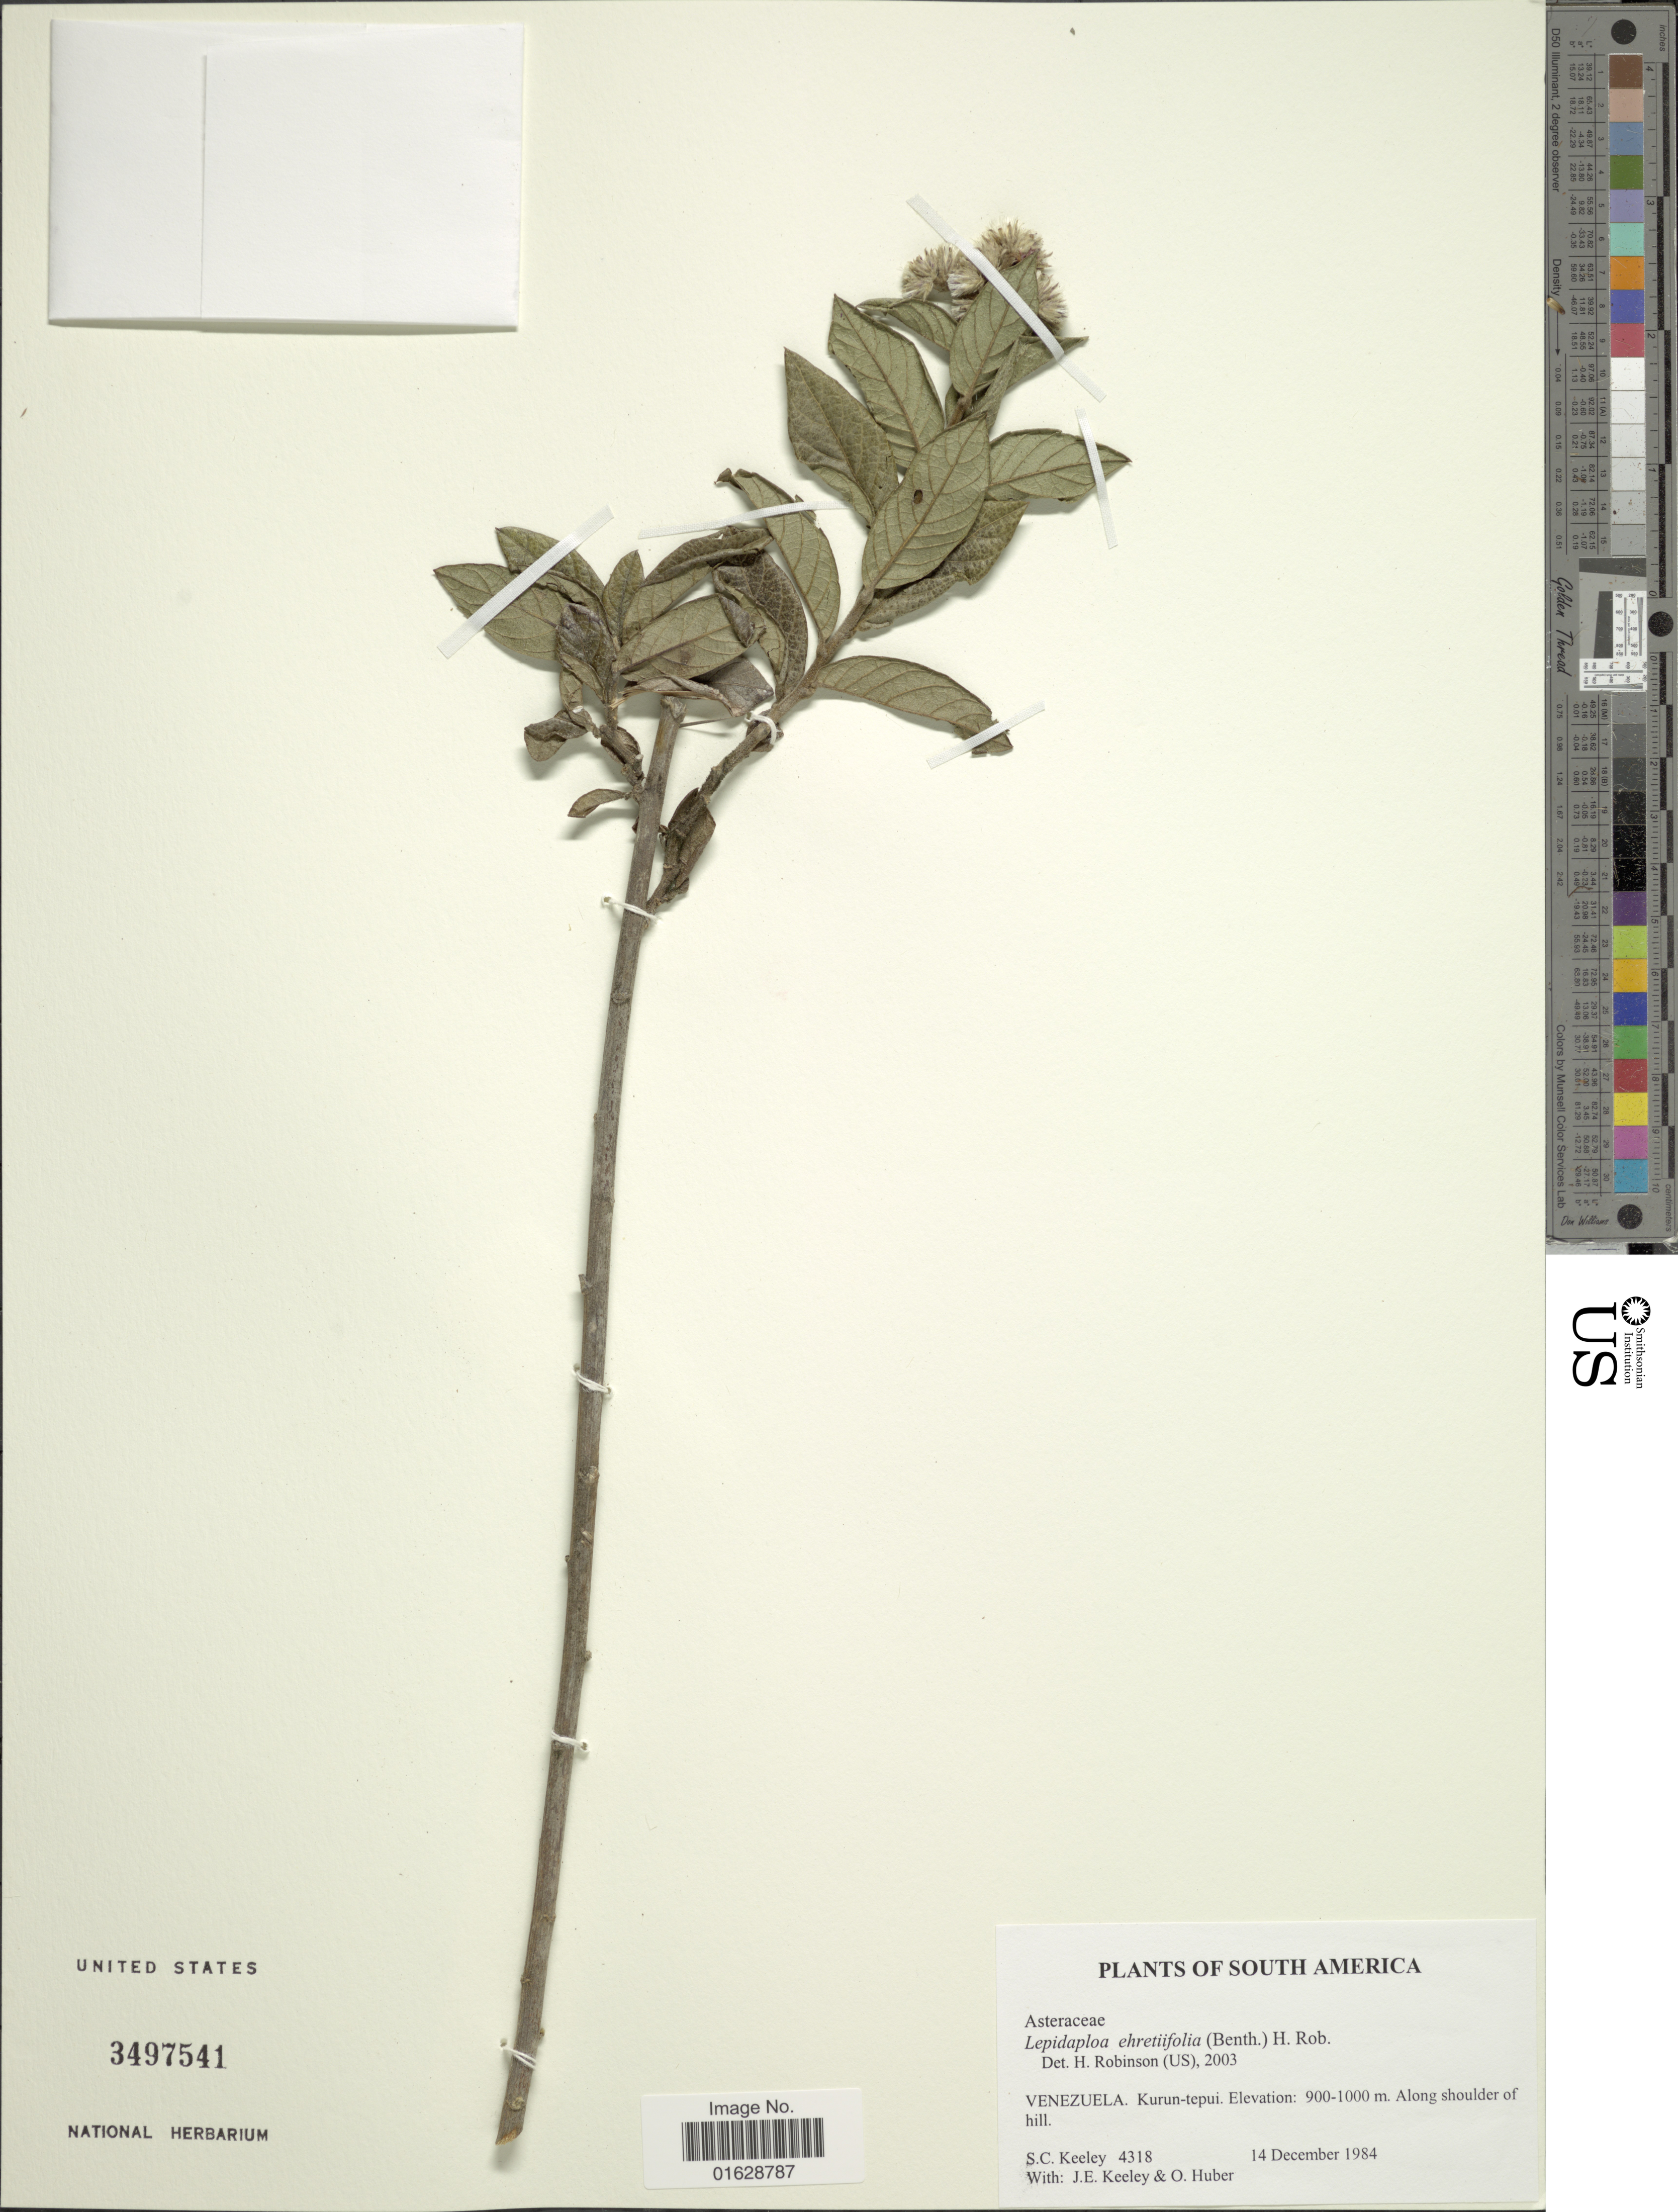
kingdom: Plantae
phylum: Tracheophyta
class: Magnoliopsida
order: Asterales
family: Asteraceae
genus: Lepidaploa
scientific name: Lepidaploa ehretiifolia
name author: (Benth.) H. Rob.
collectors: S. C. Keeley, J. E. Keeley & O. Huber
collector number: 4318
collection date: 1984-12-14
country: Venezuela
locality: Kurun-tepui. Along shoulder of hill.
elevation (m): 900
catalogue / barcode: US 3497541